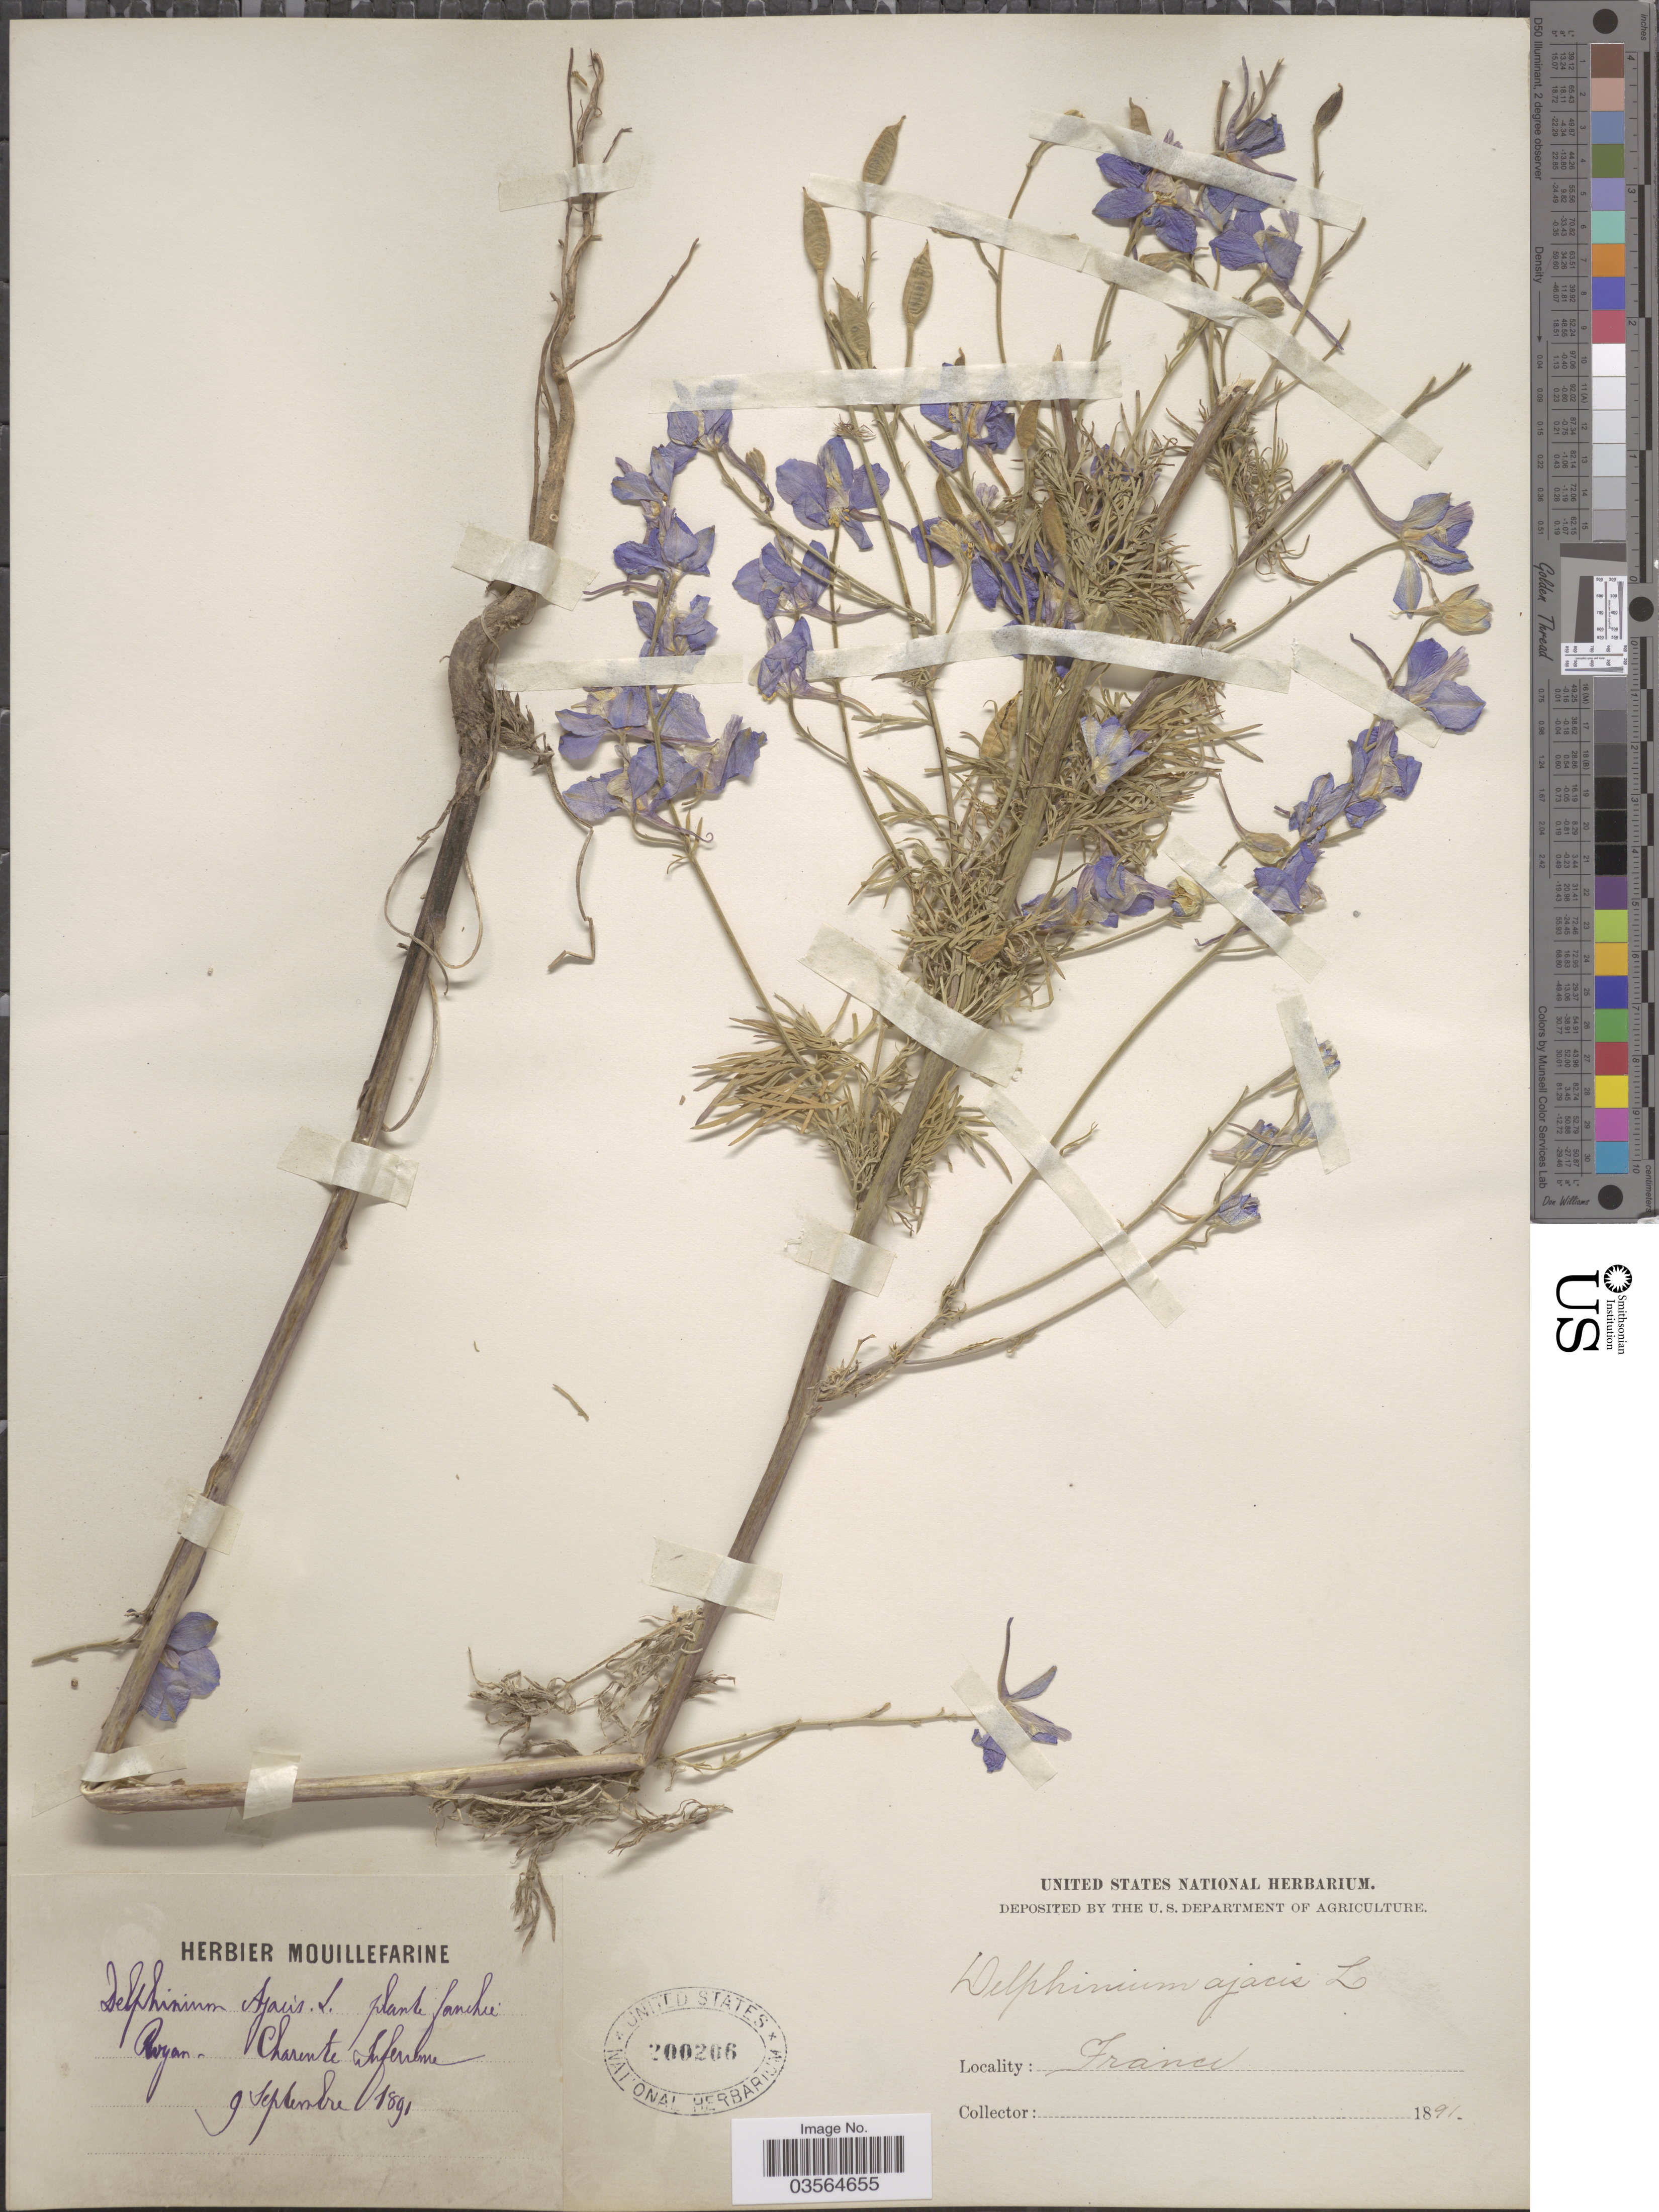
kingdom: Plantae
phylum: Tracheophyta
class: Magnoliopsida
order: Ranunculales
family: Ranunculaceae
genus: Delphinium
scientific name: Delphinium ajacis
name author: L.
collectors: ex herb. Mouillefarine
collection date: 1891-09-09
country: France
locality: Royan- Charente Inferieure.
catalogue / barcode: US 200206